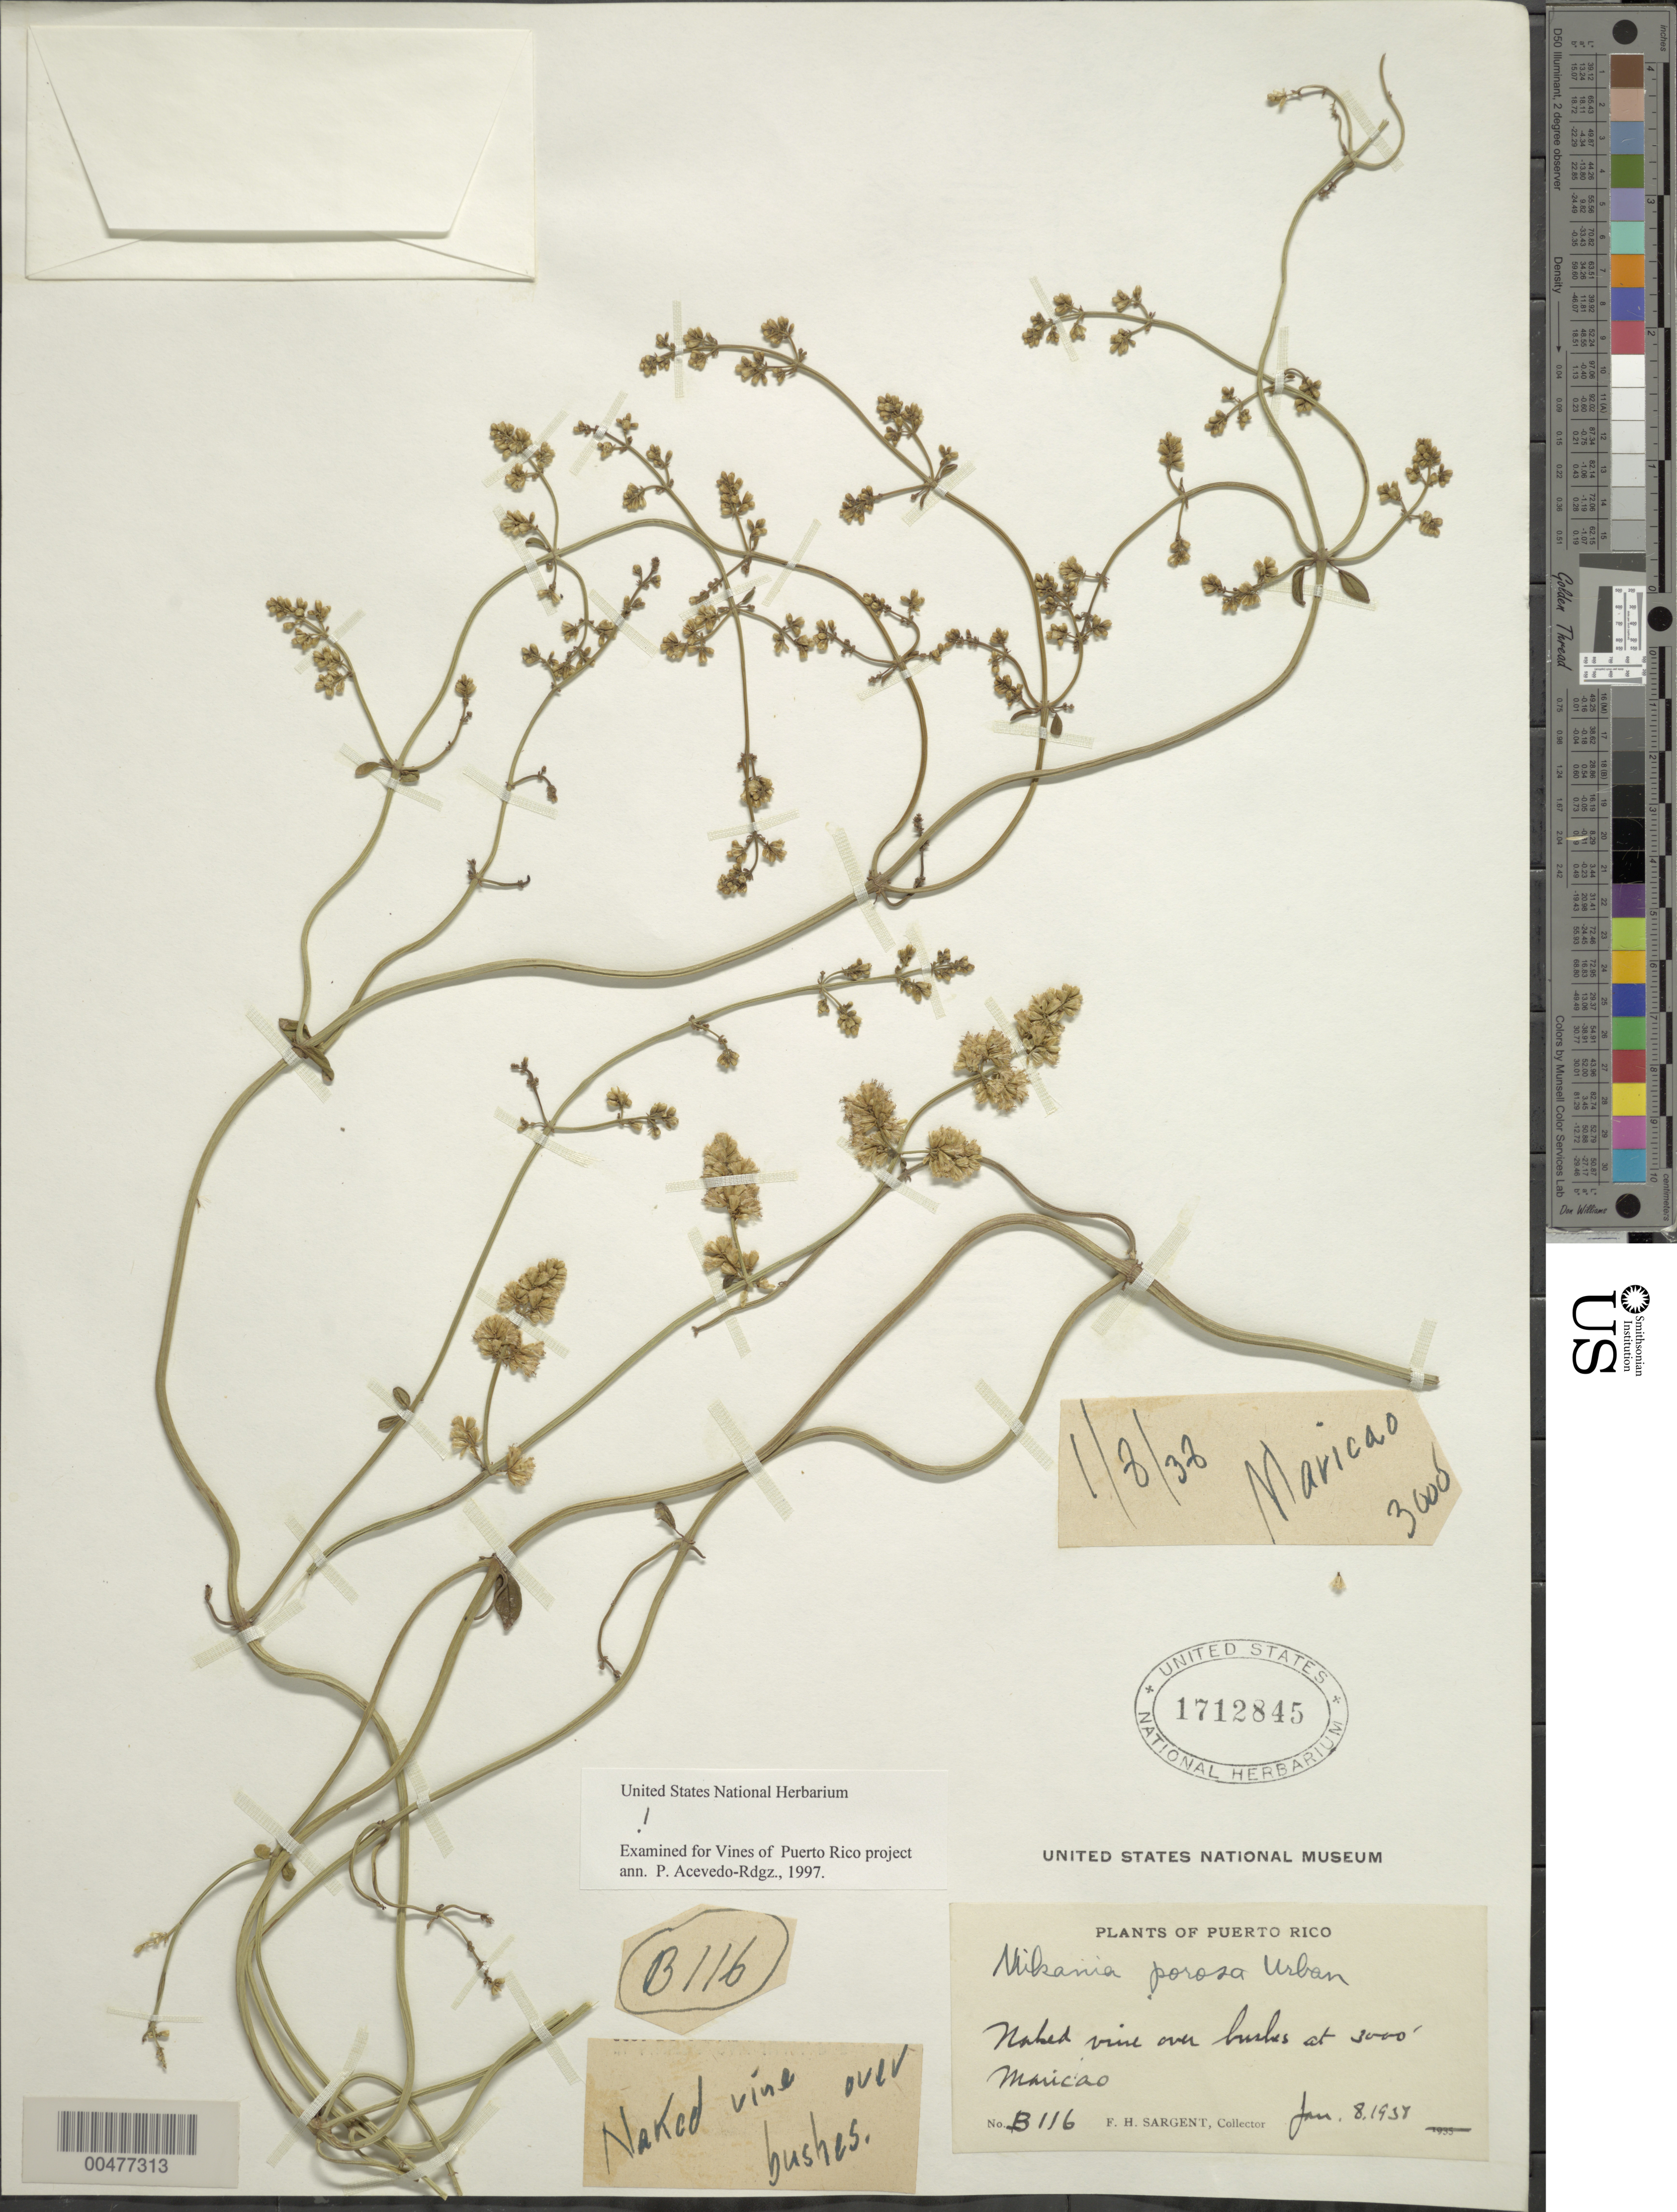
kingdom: Plantae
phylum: Tracheophyta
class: Magnoliopsida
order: Asterales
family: Asteraceae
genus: Mikania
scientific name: Mikania porosa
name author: Urb.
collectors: F. H. Sargent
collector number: B116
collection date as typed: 08 Jan 1938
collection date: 1938-01-08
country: Puerto Rico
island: Greater Antilles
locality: Maricao. Over bushes.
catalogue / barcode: US 1712845